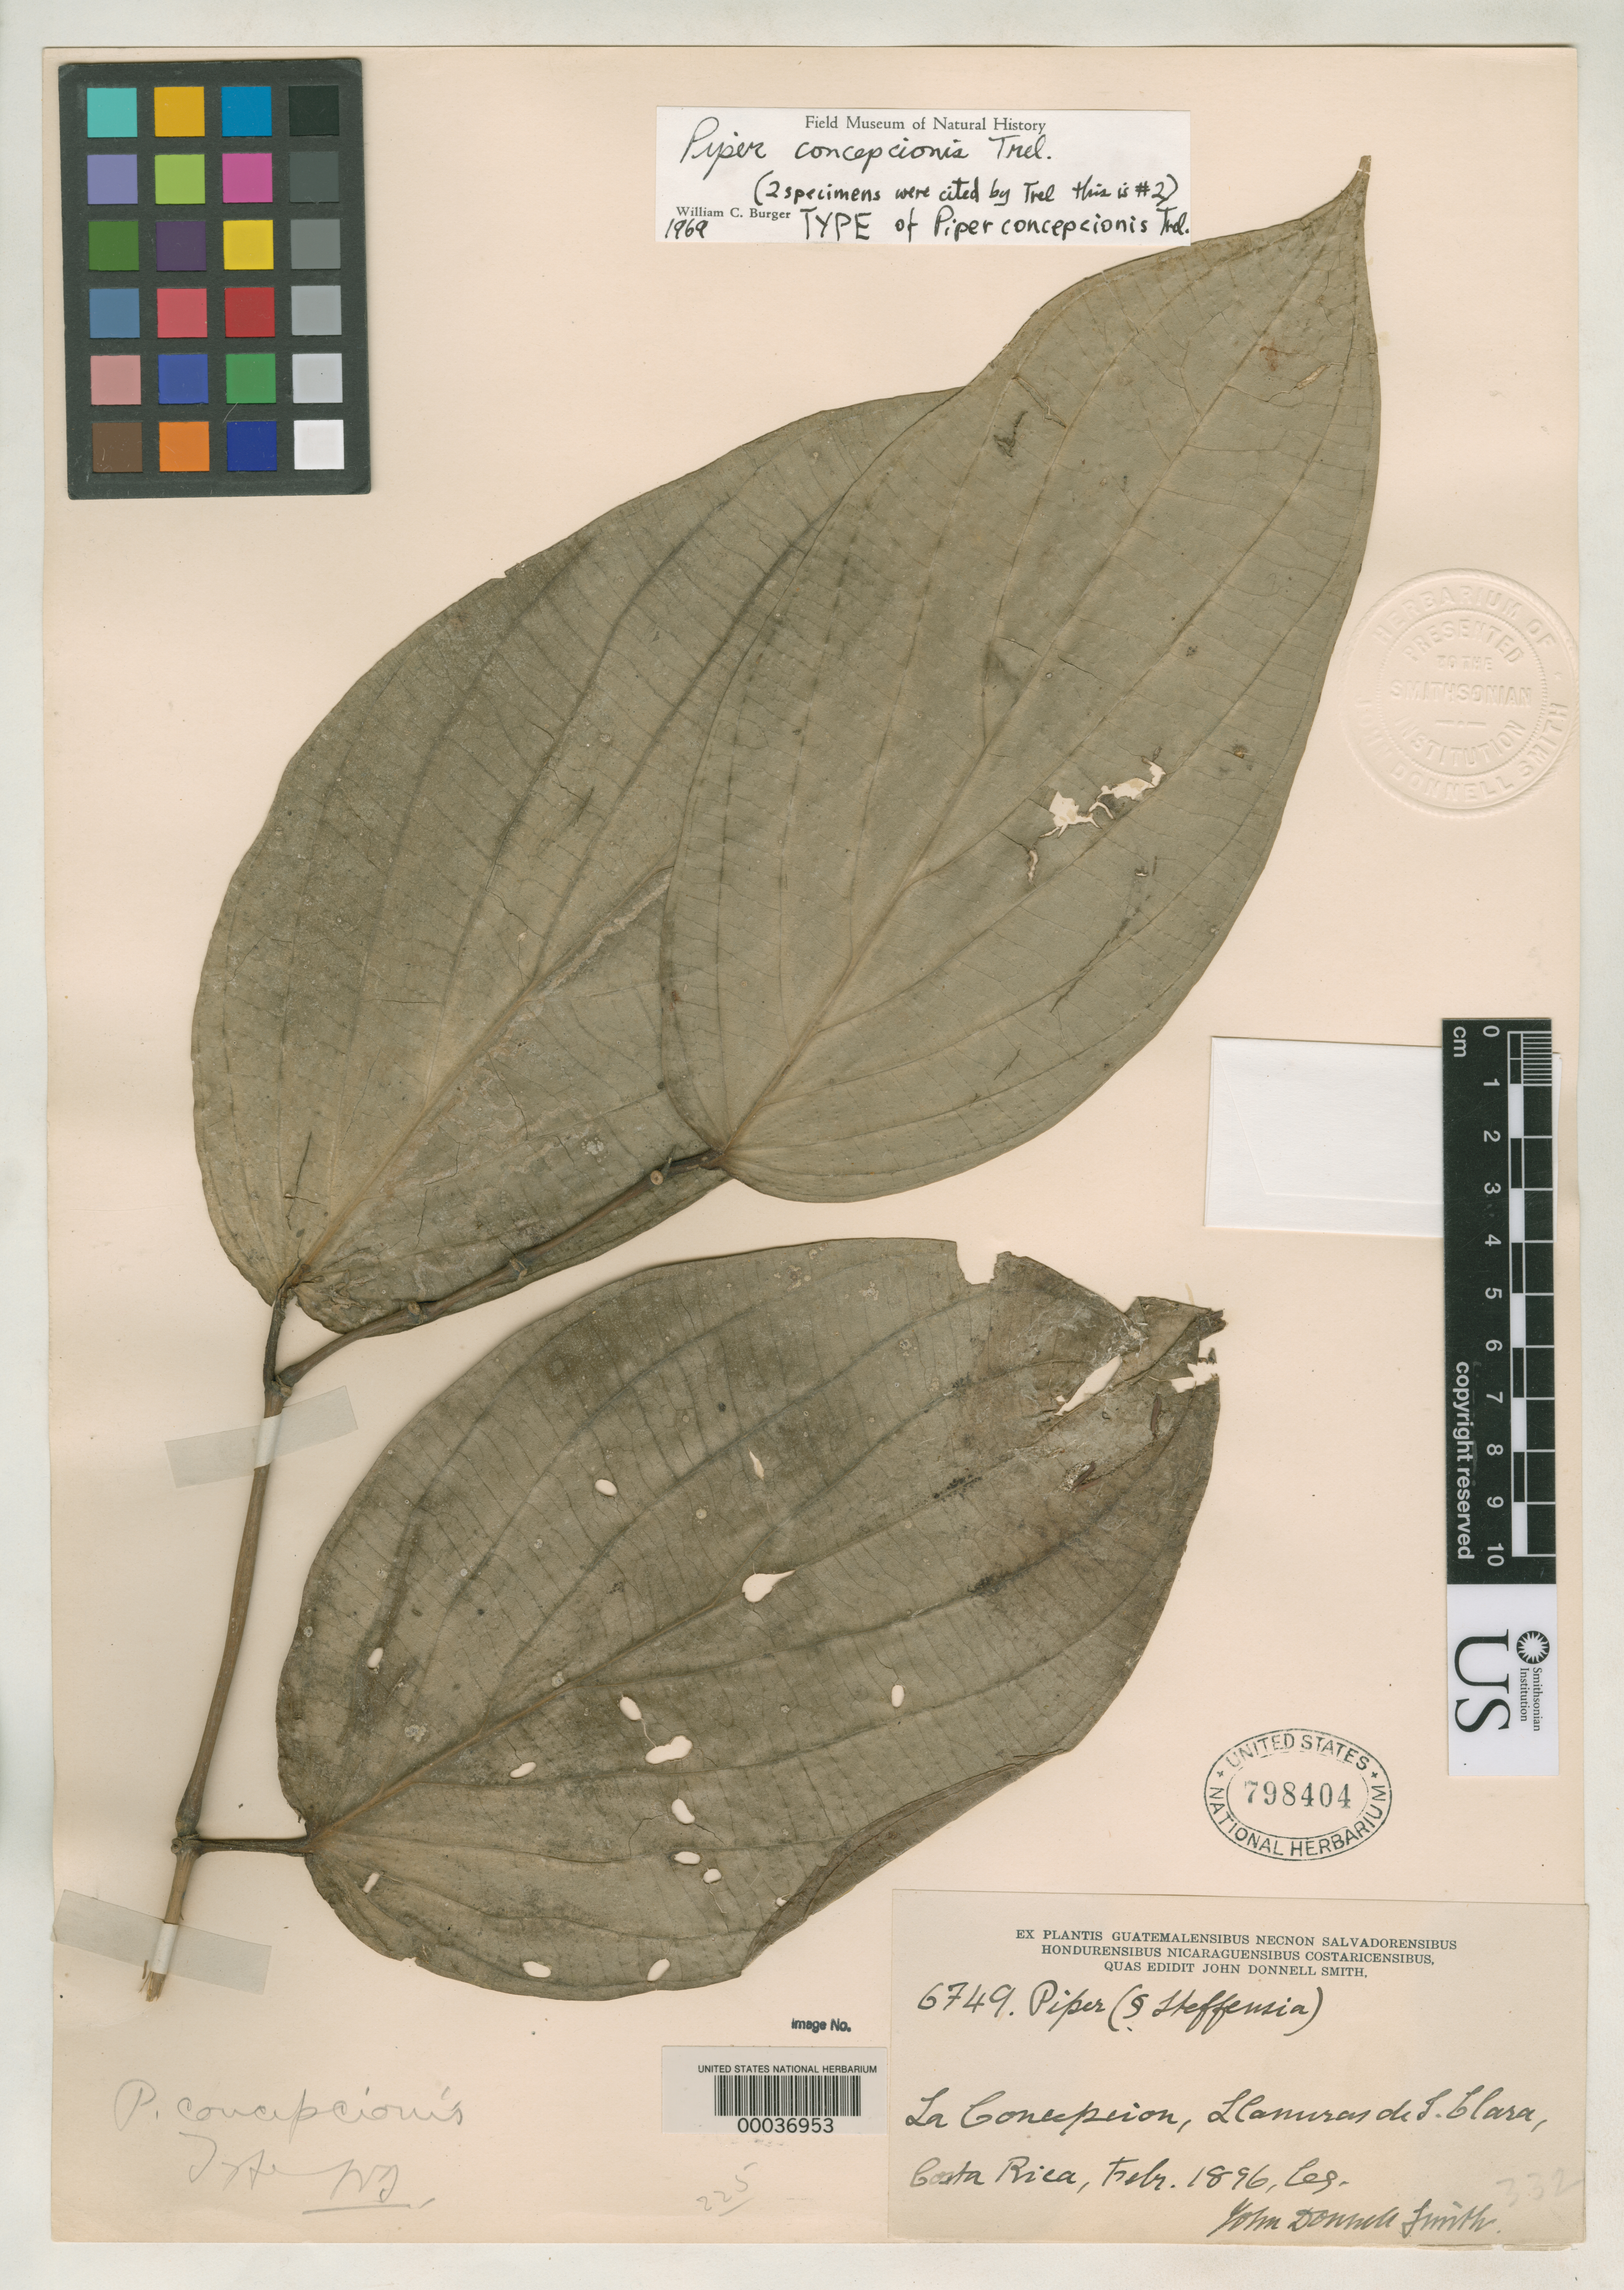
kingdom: Plantae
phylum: Tracheophyta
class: Magnoliopsida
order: Piperales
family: Piperaceae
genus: Piper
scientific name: Piper concepcionis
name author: Trel.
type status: Holotype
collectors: J. Donnell Smith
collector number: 6749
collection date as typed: Feb 1896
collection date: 1896-02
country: Costa Rica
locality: La Concepcion, Santa Clara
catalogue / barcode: US 798404